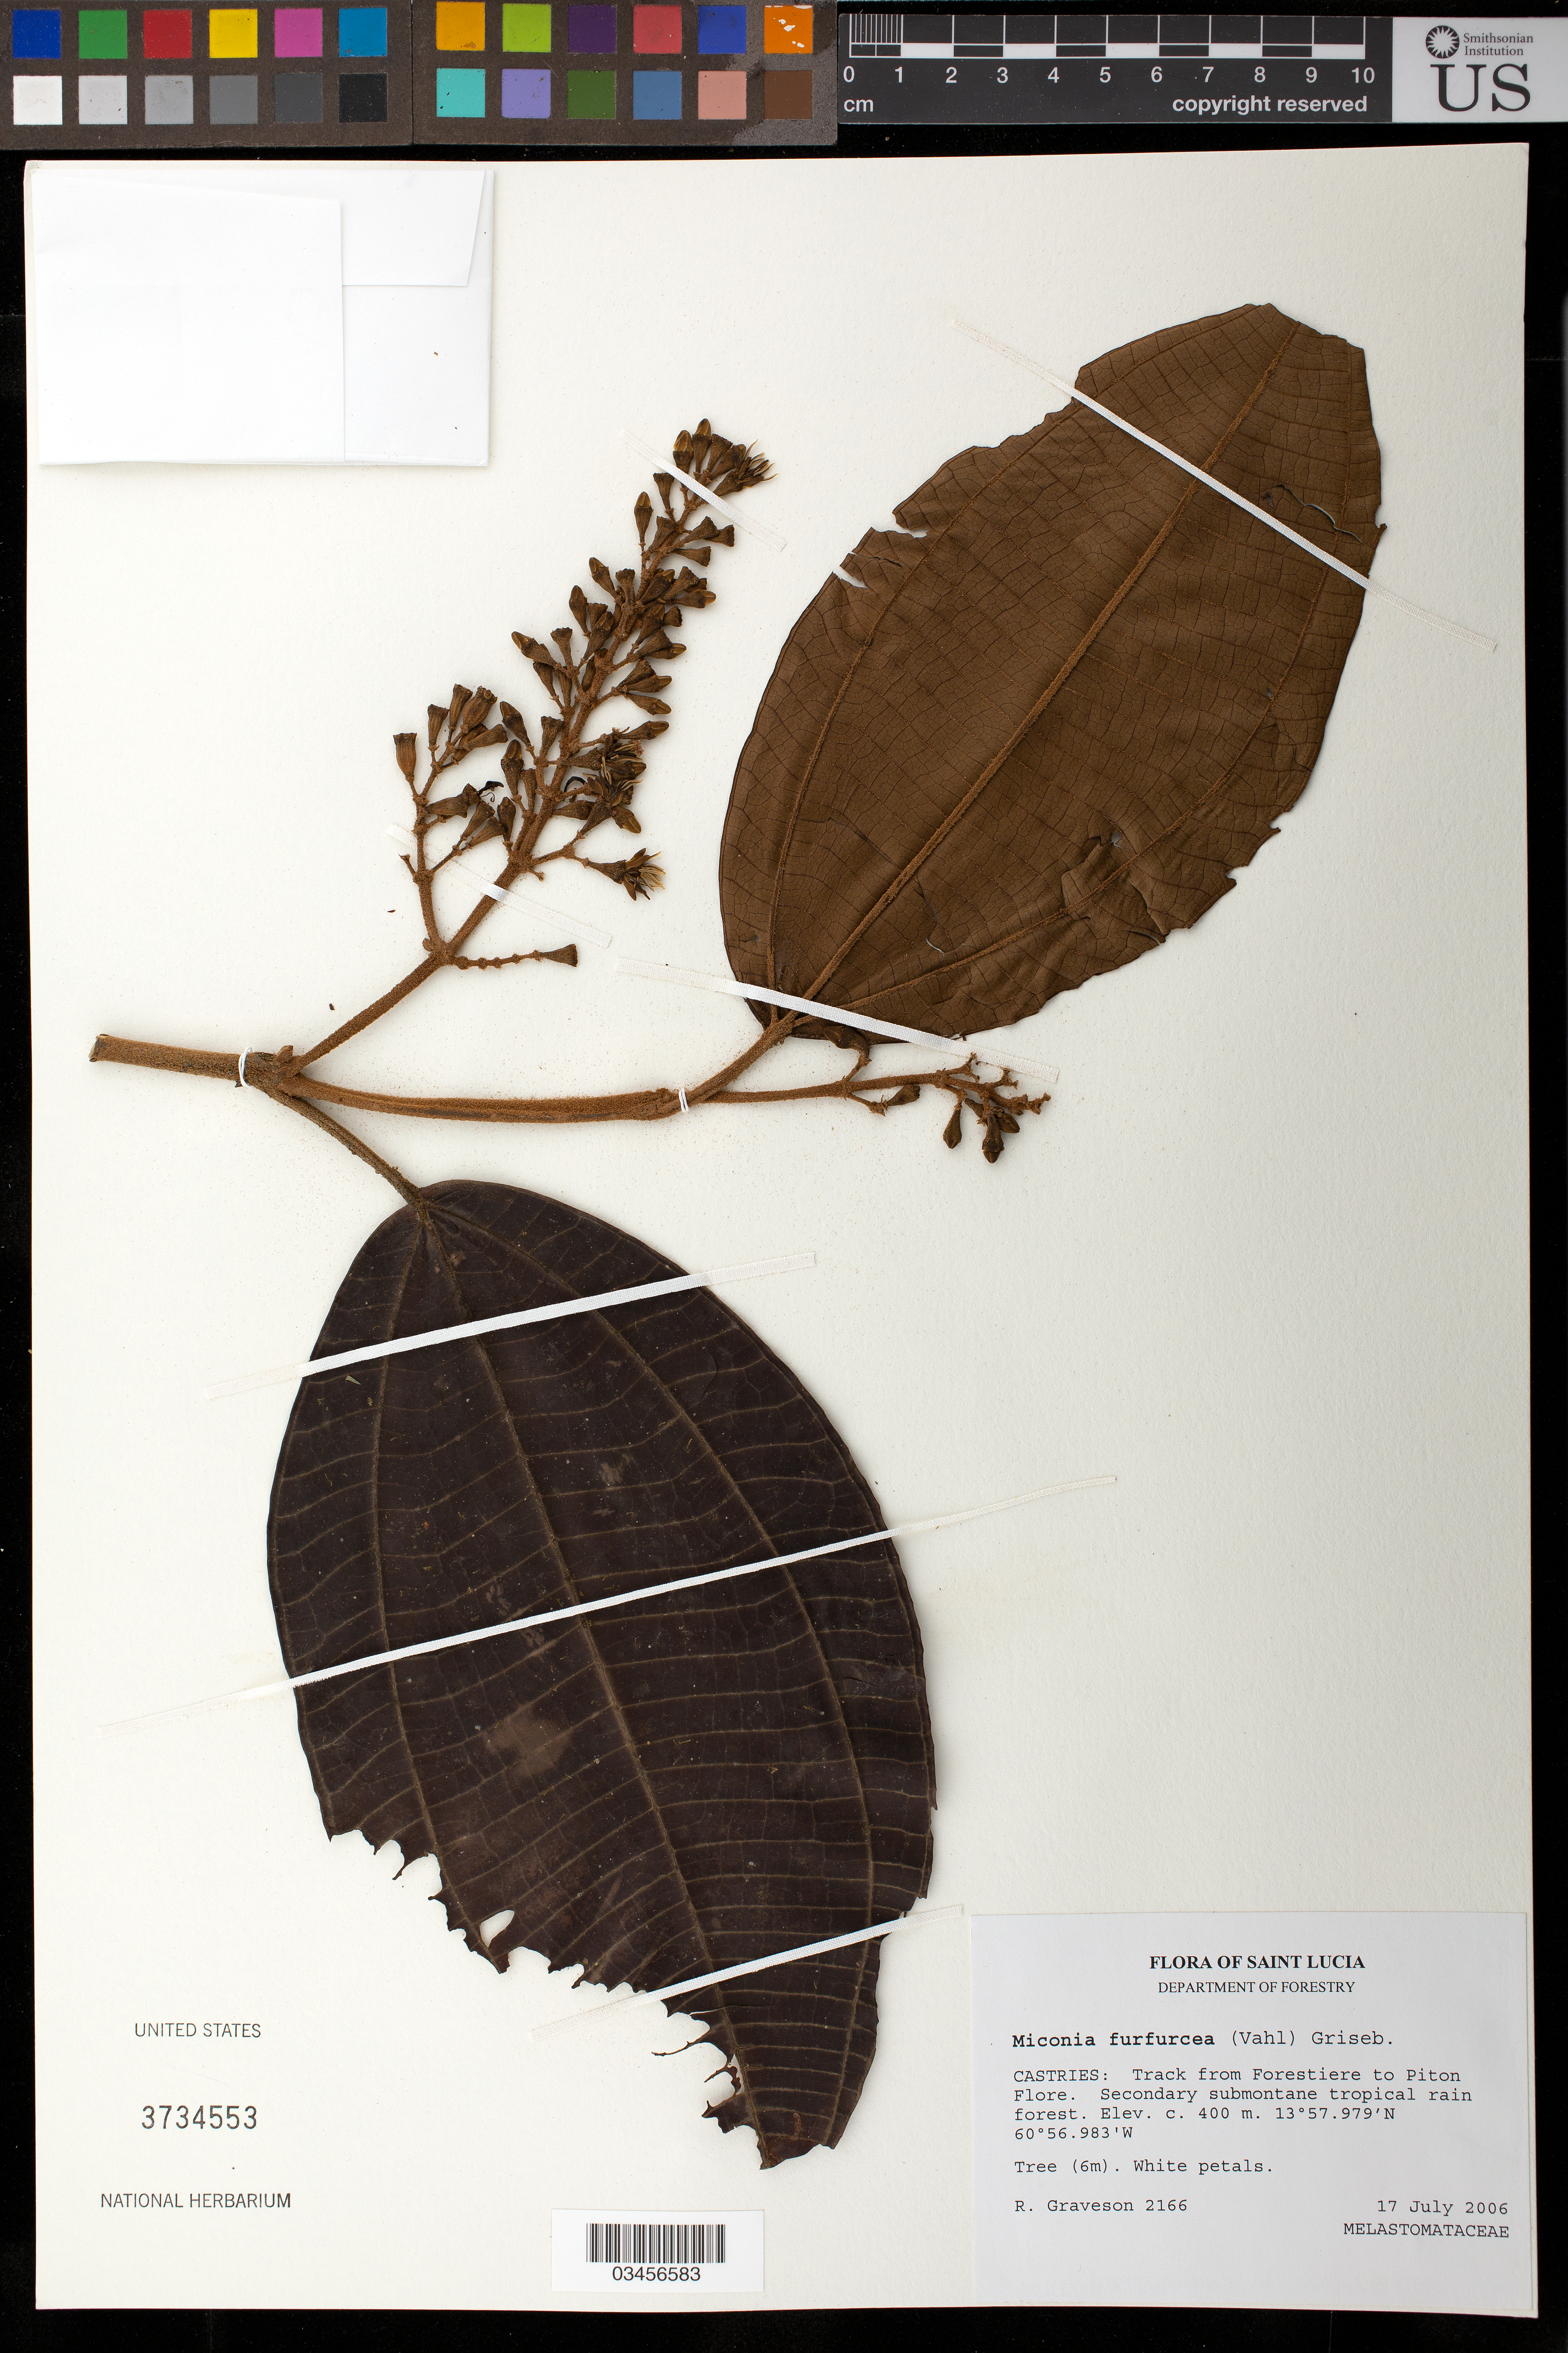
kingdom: Plantae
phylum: Tracheophyta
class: Magnoliopsida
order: Myrtales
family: Melastomataceae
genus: Miconia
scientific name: Miconia furfuracea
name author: (Vahl) Griseb.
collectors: R. Graveson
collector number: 2166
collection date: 2006-07-17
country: St. Lucia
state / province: Castries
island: St. Lucia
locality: Castries: Track from Forestiere to Piton Flore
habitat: Secondary submontane tropical rain forest, by road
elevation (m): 400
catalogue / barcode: US 3734553